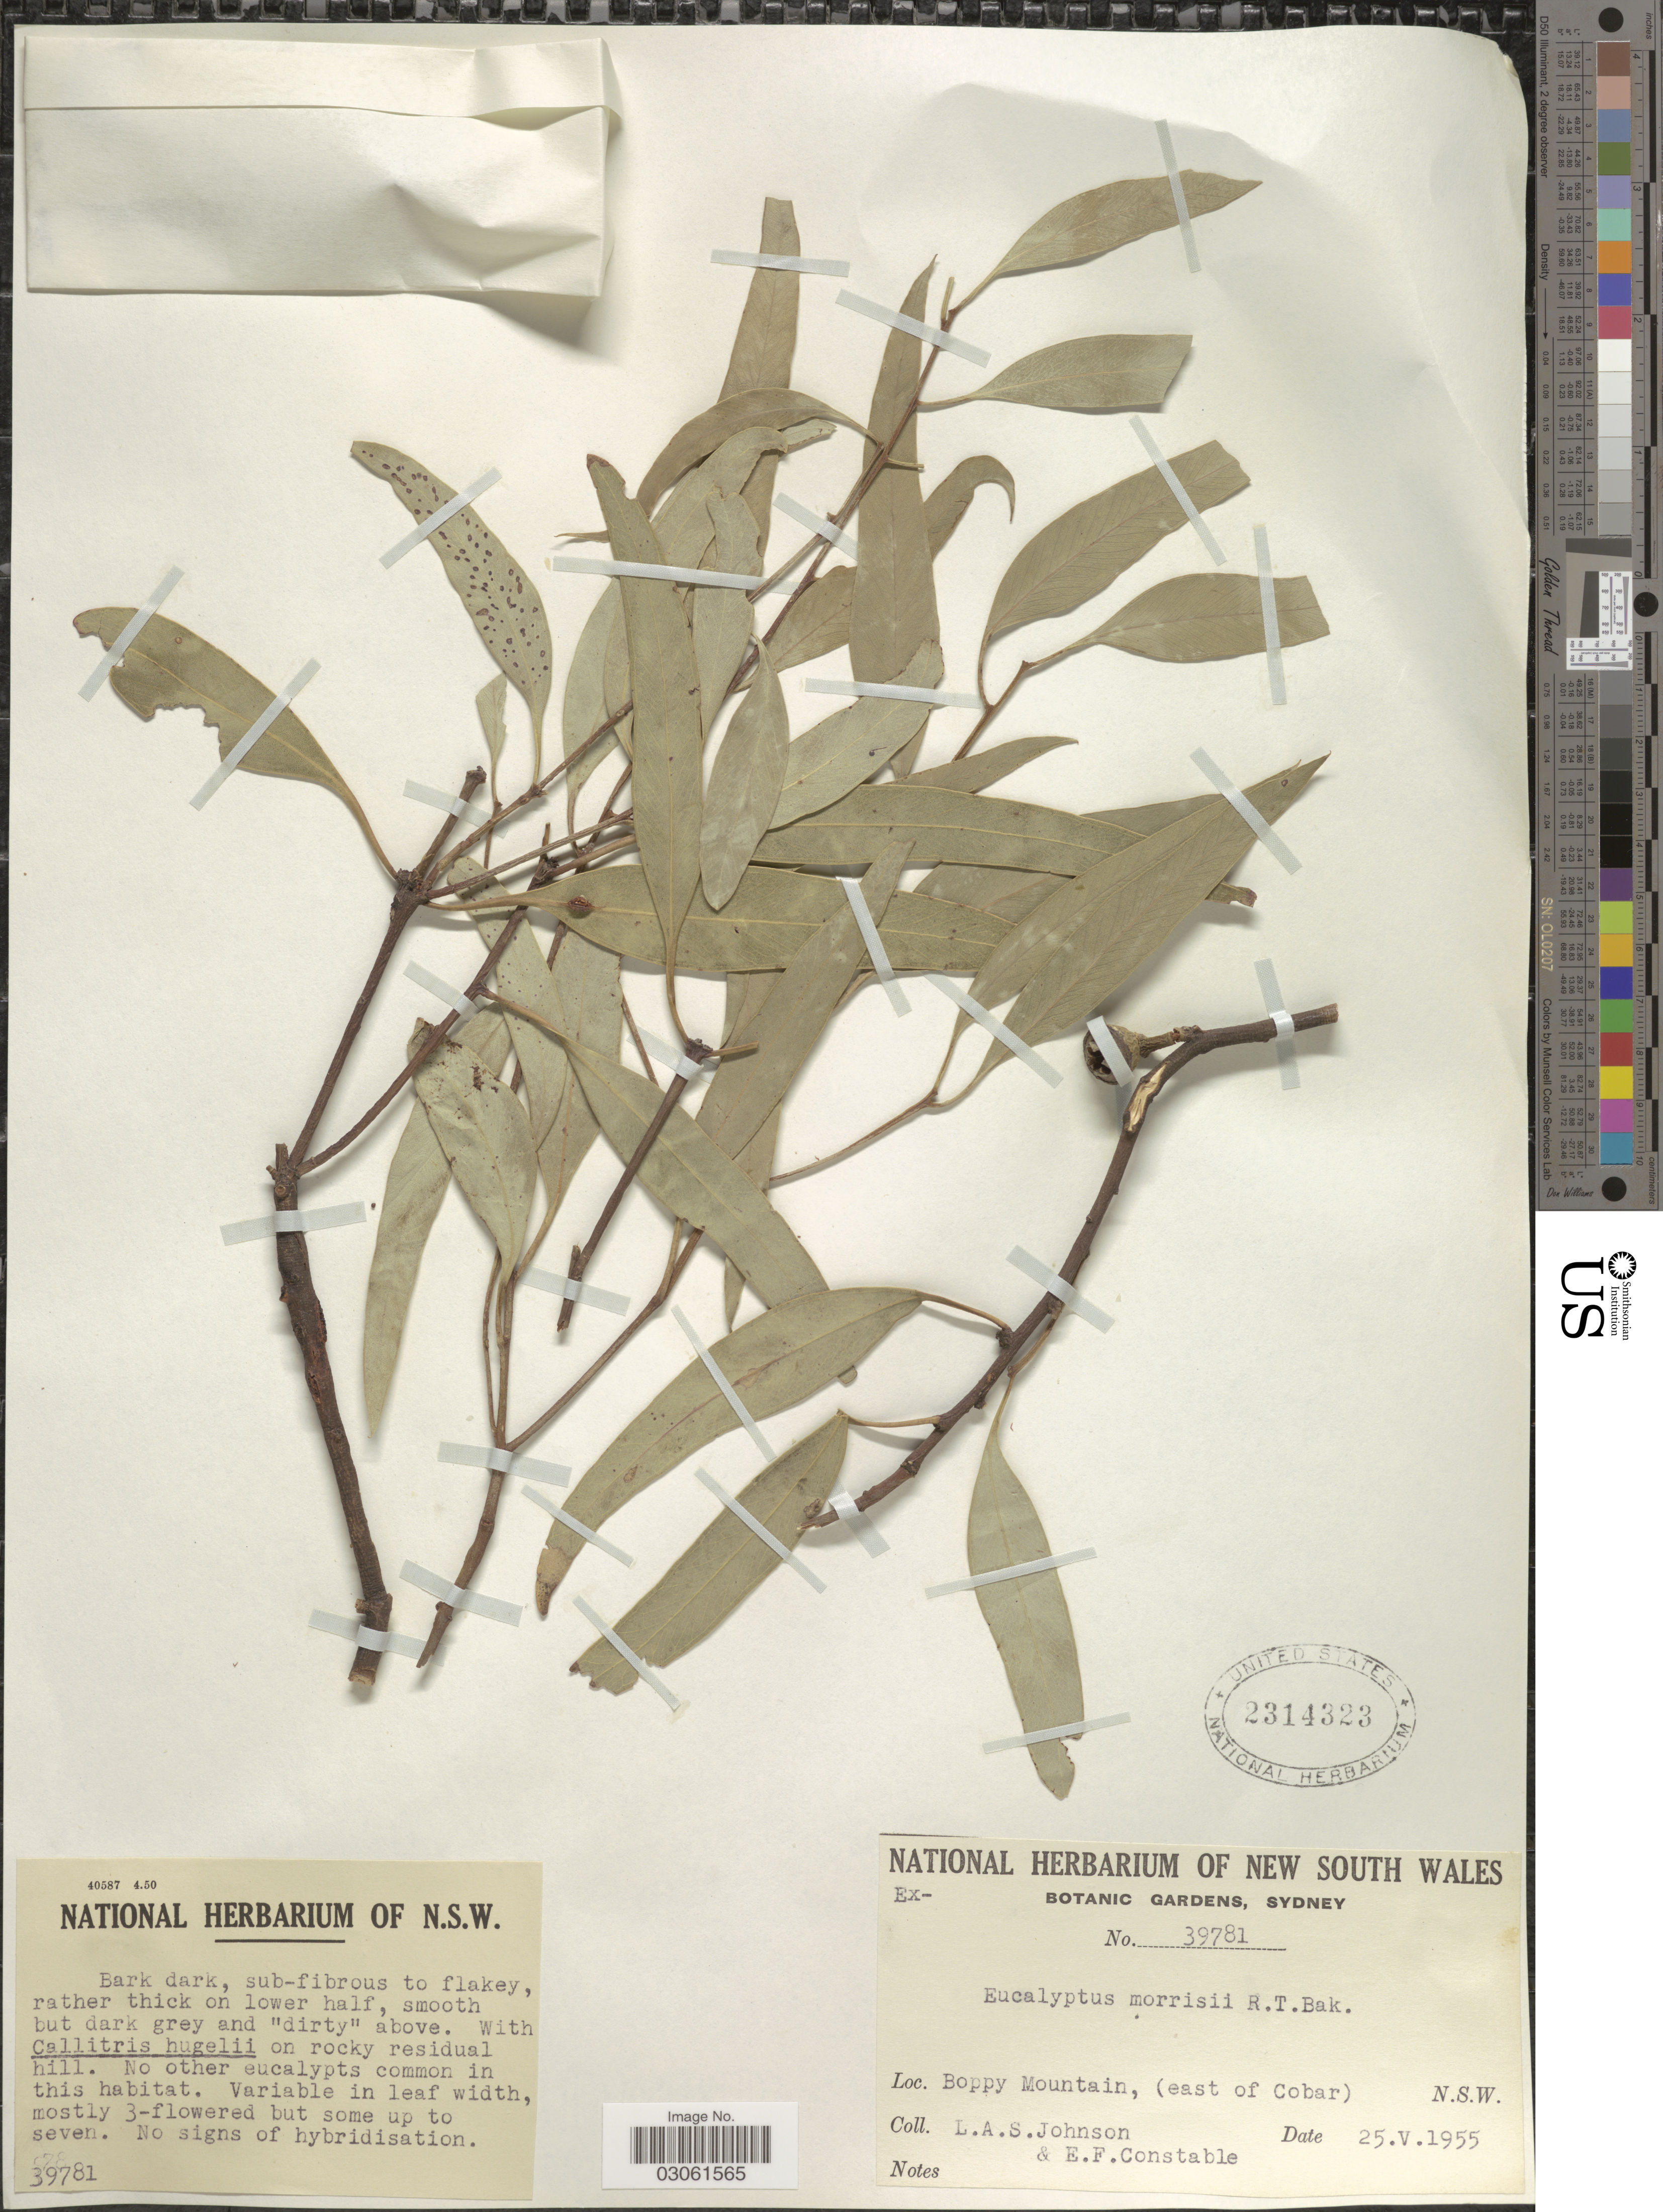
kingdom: Plantae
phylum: Tracheophyta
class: Magnoliopsida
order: Myrtales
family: Myrtaceae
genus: Eucalyptus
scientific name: Eucalyptus morrisii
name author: R.T. Baker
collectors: L. A. S. Johnson & E. F. Constable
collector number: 39781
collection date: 1955-05-25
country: Australia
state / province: New South Wales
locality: Boppy Mountain, (east of Cobar), N. S. W.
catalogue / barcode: US 2314323